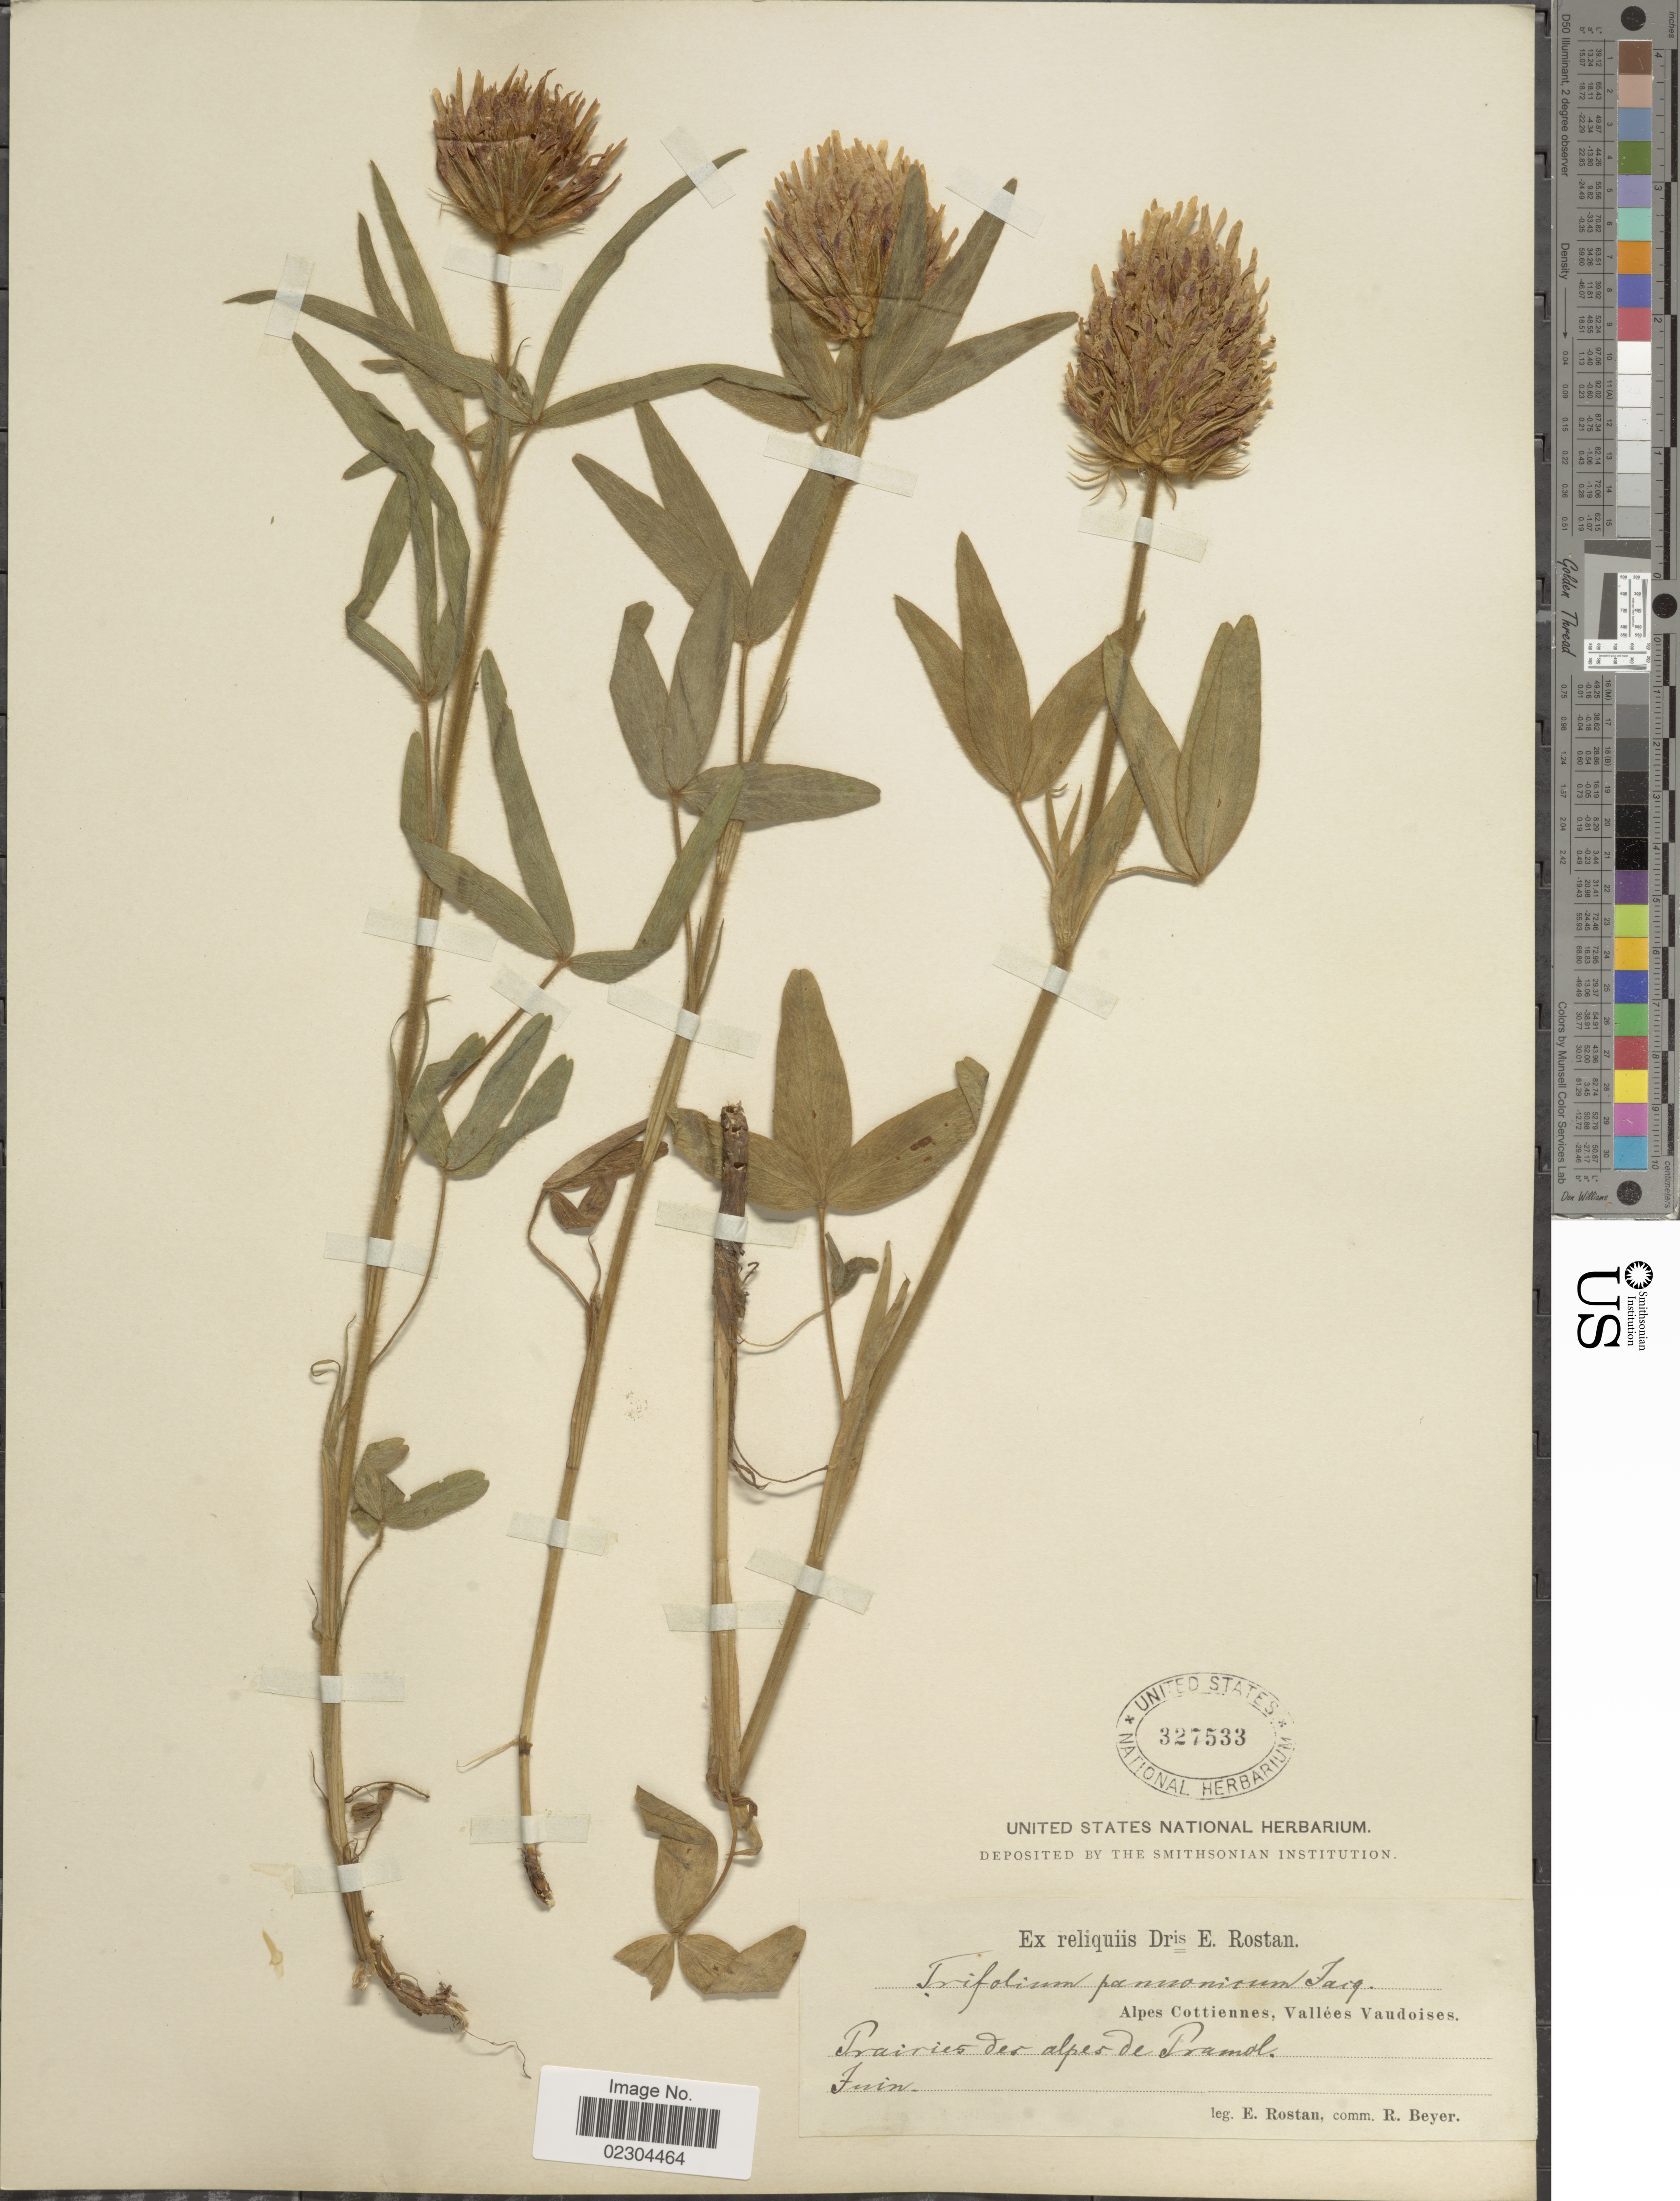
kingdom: Plantae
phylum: Tracheophyta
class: Magnoliopsida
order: Fabales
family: Fabaceae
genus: Trifolium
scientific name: Trifolium pannonicum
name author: Jacq.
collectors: E. Rostan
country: France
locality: Alpes Cottienes, Vallees Vaudoises, Prairies der alpes de Pramol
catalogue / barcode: US 327533